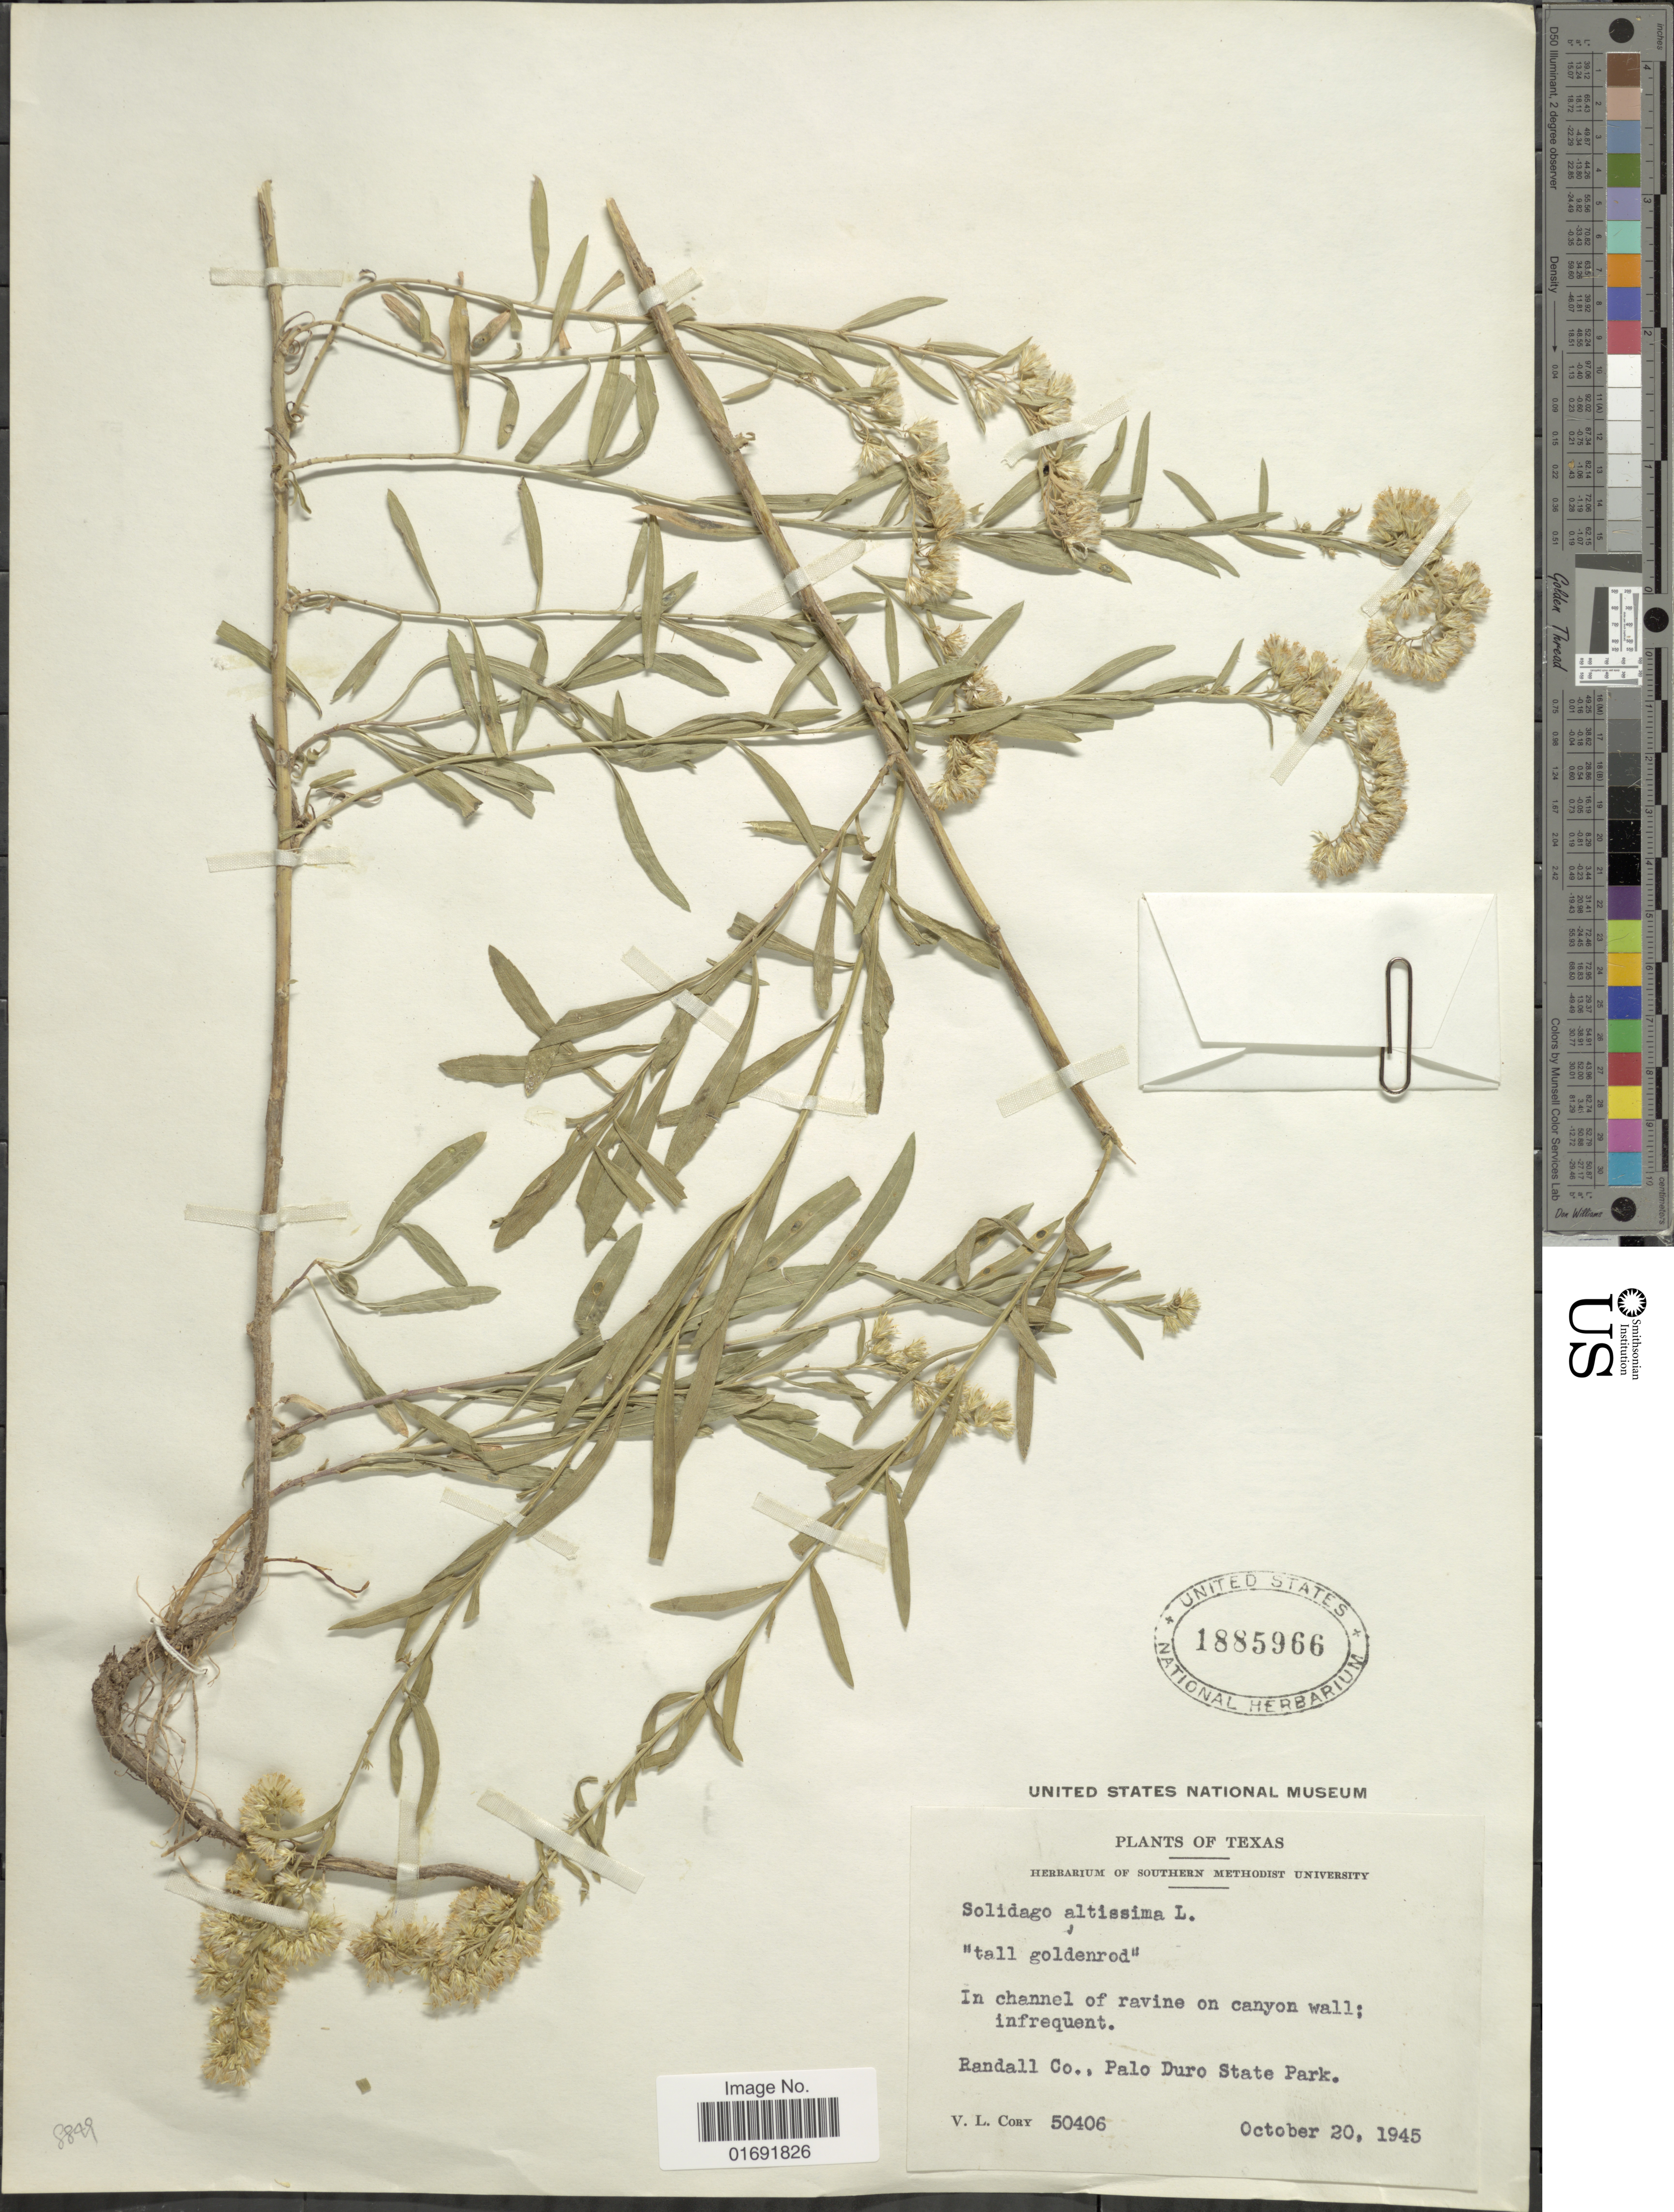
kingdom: Plantae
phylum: Tracheophyta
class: Magnoliopsida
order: Asterales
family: Asteraceae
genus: Solidago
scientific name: Solidago sp.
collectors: V. Cory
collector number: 50406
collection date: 1945-10-20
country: United States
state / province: Texas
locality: Randall Co., Palo Duro State Park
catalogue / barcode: US 1885966